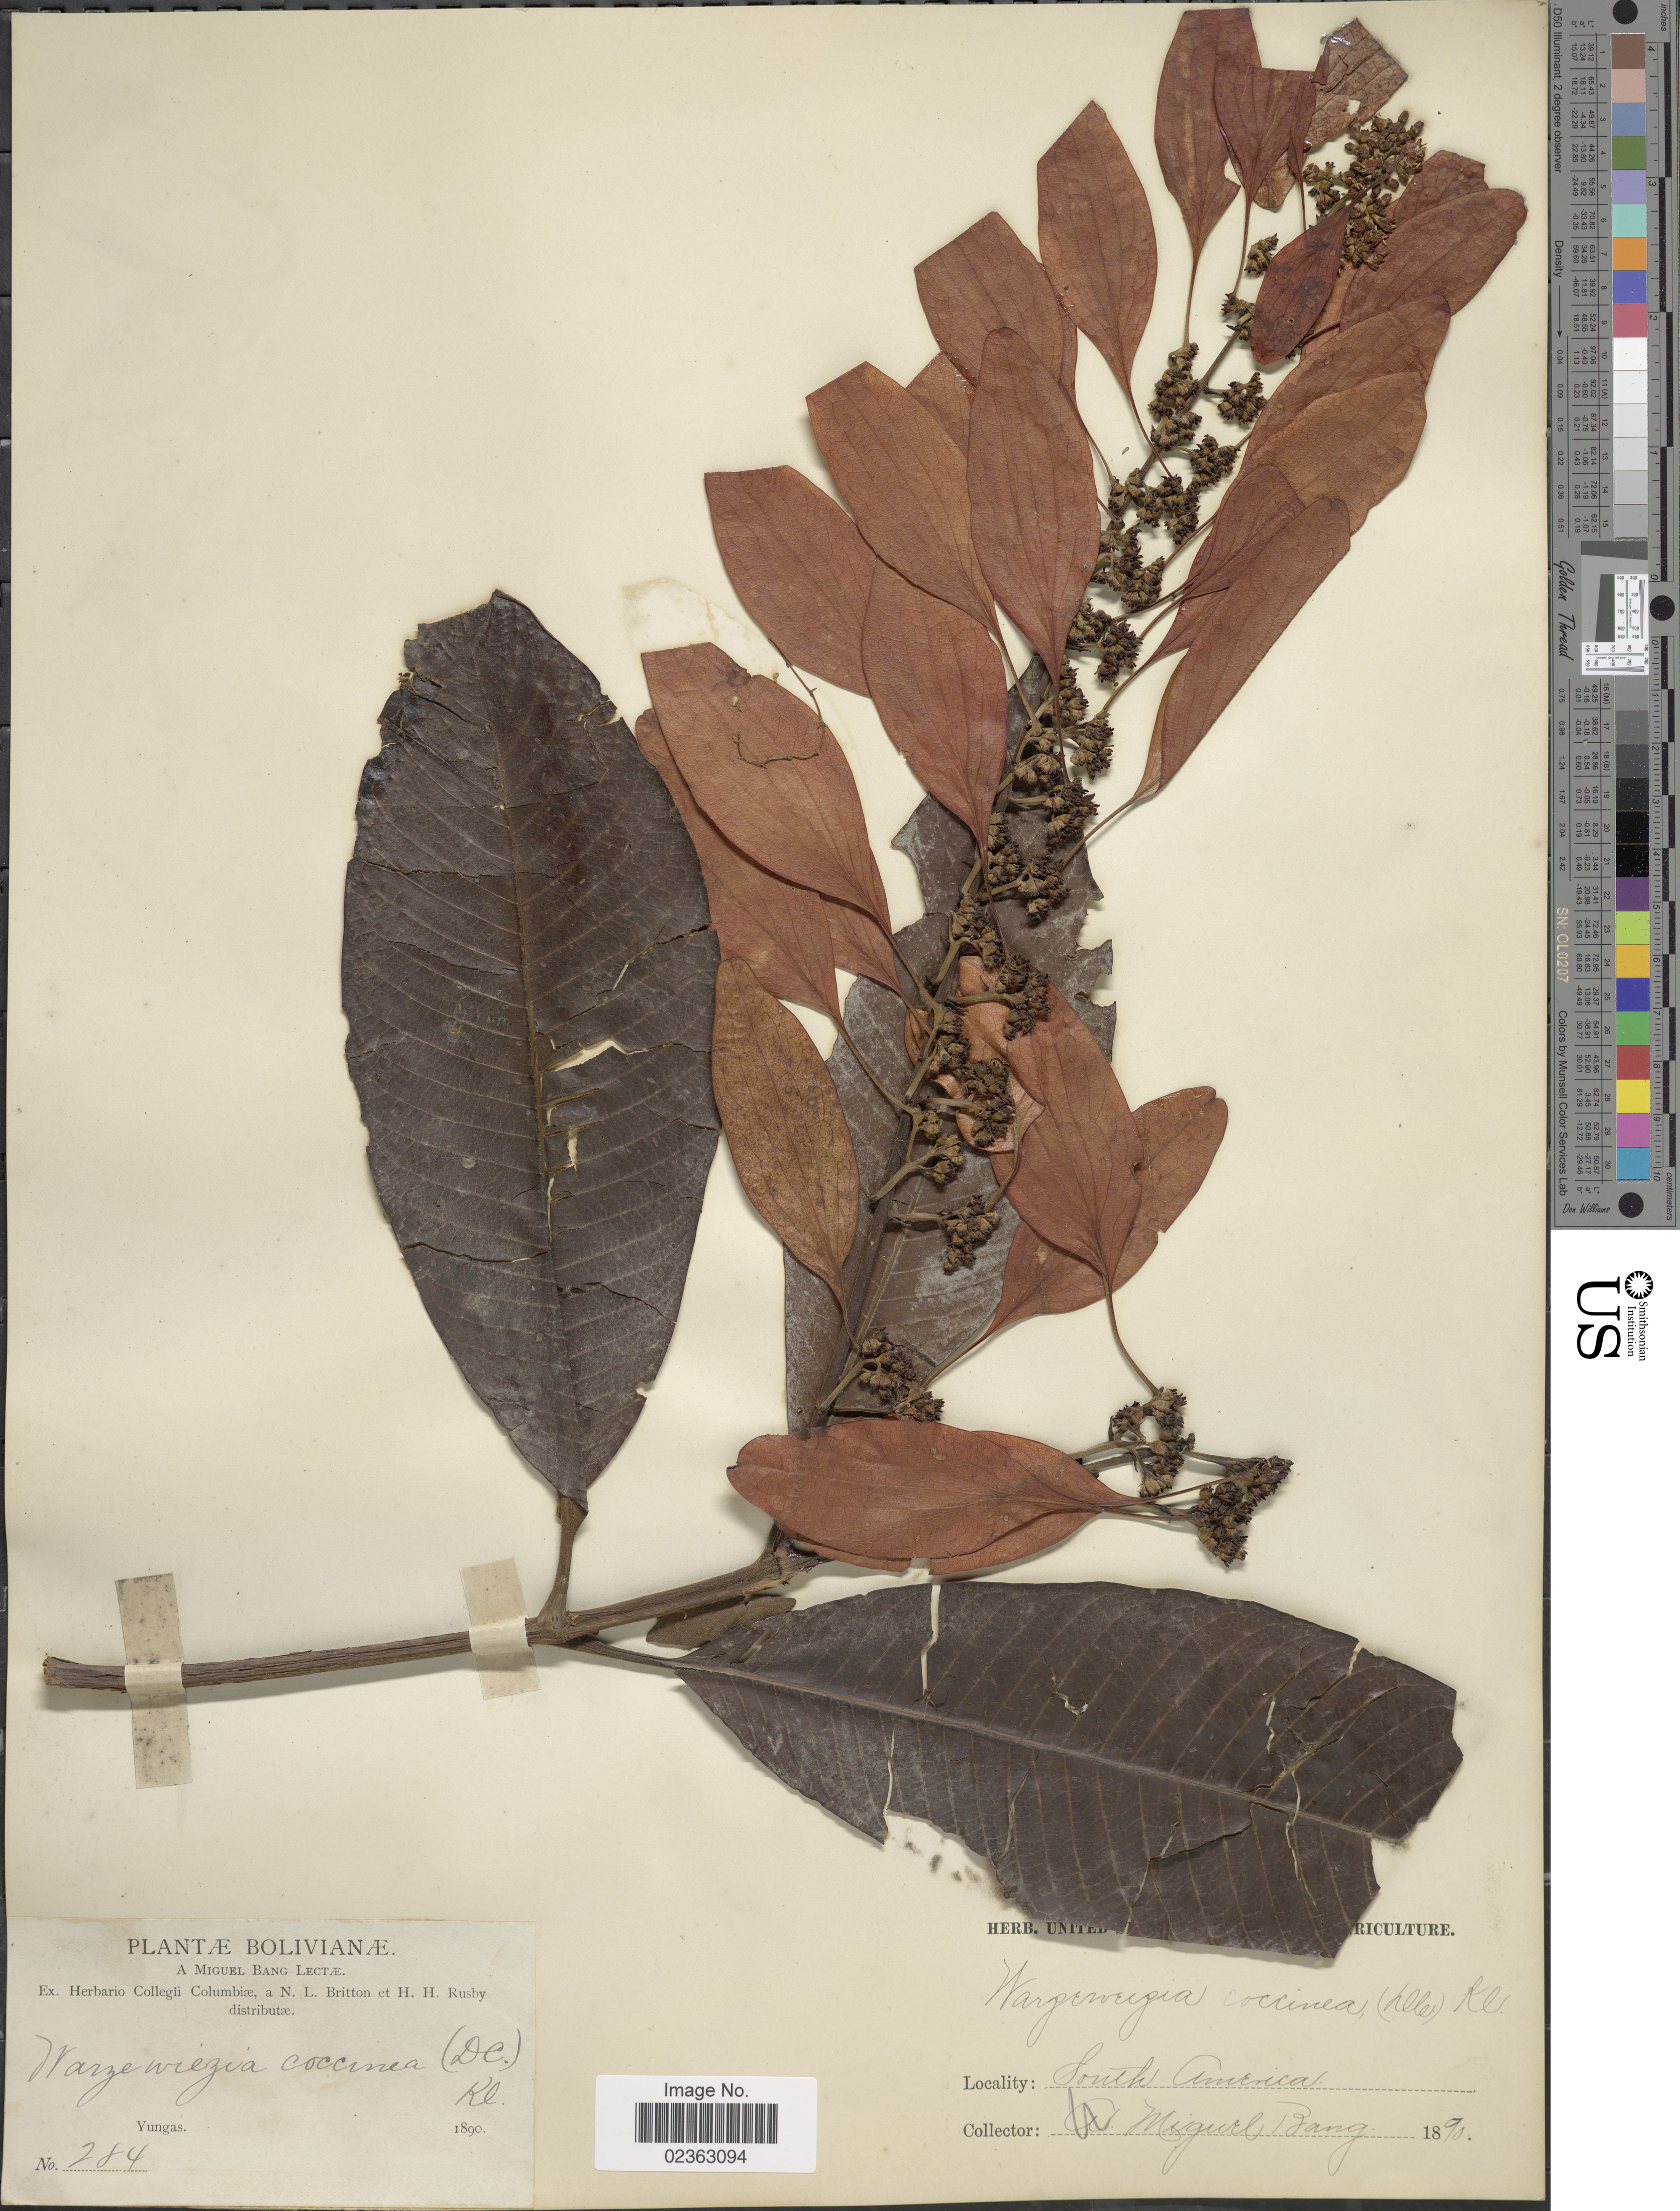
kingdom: Plantae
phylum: Tracheophyta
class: Magnoliopsida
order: Gentianales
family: Rubiaceae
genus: Warszewiczia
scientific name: Warszewiczia coccinea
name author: (Vahl) Klotzsch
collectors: M. Bang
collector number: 284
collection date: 1890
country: Bolivia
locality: Yungas